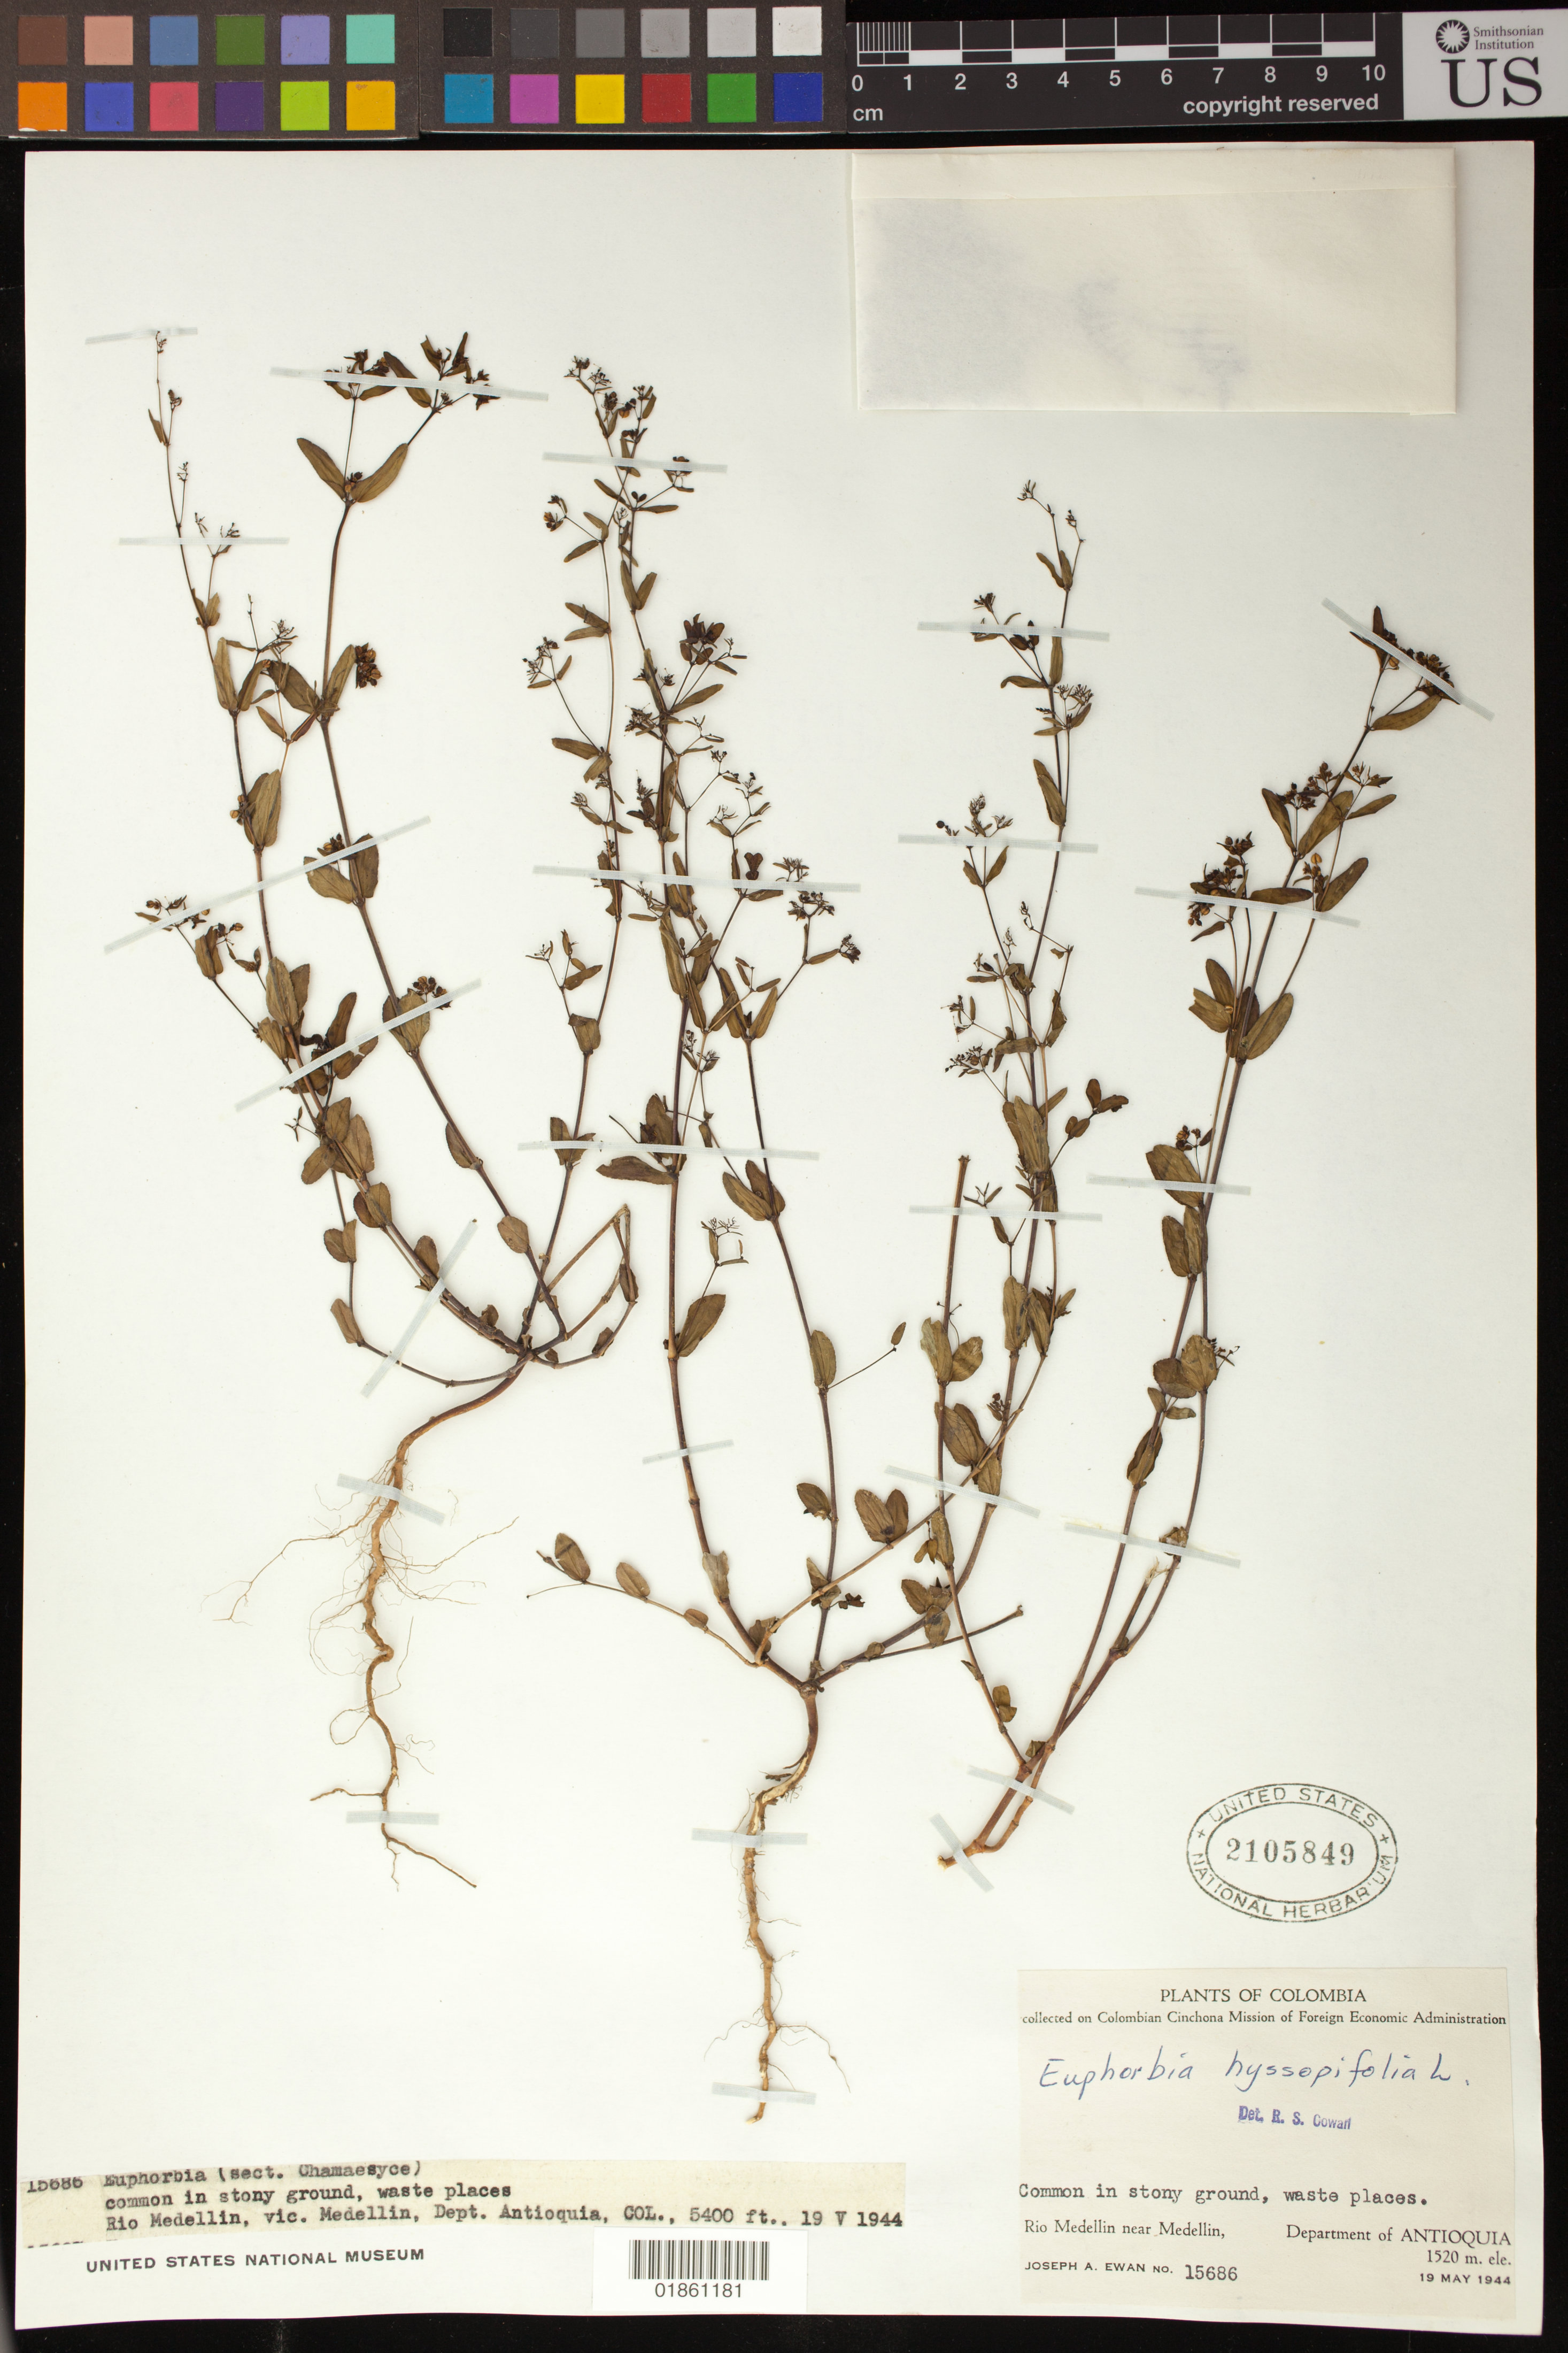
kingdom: Plantae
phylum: Tracheophyta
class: Magnoliopsida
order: Malpighiales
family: Euphorbiaceae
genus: Euphorbia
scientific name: Euphorbia hyssopifolia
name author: L.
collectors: J. A. Ewan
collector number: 15686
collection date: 1944-05-19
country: Colombia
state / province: Antioquia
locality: Rio Medellin near Medellin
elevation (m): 1646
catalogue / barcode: US 2105849